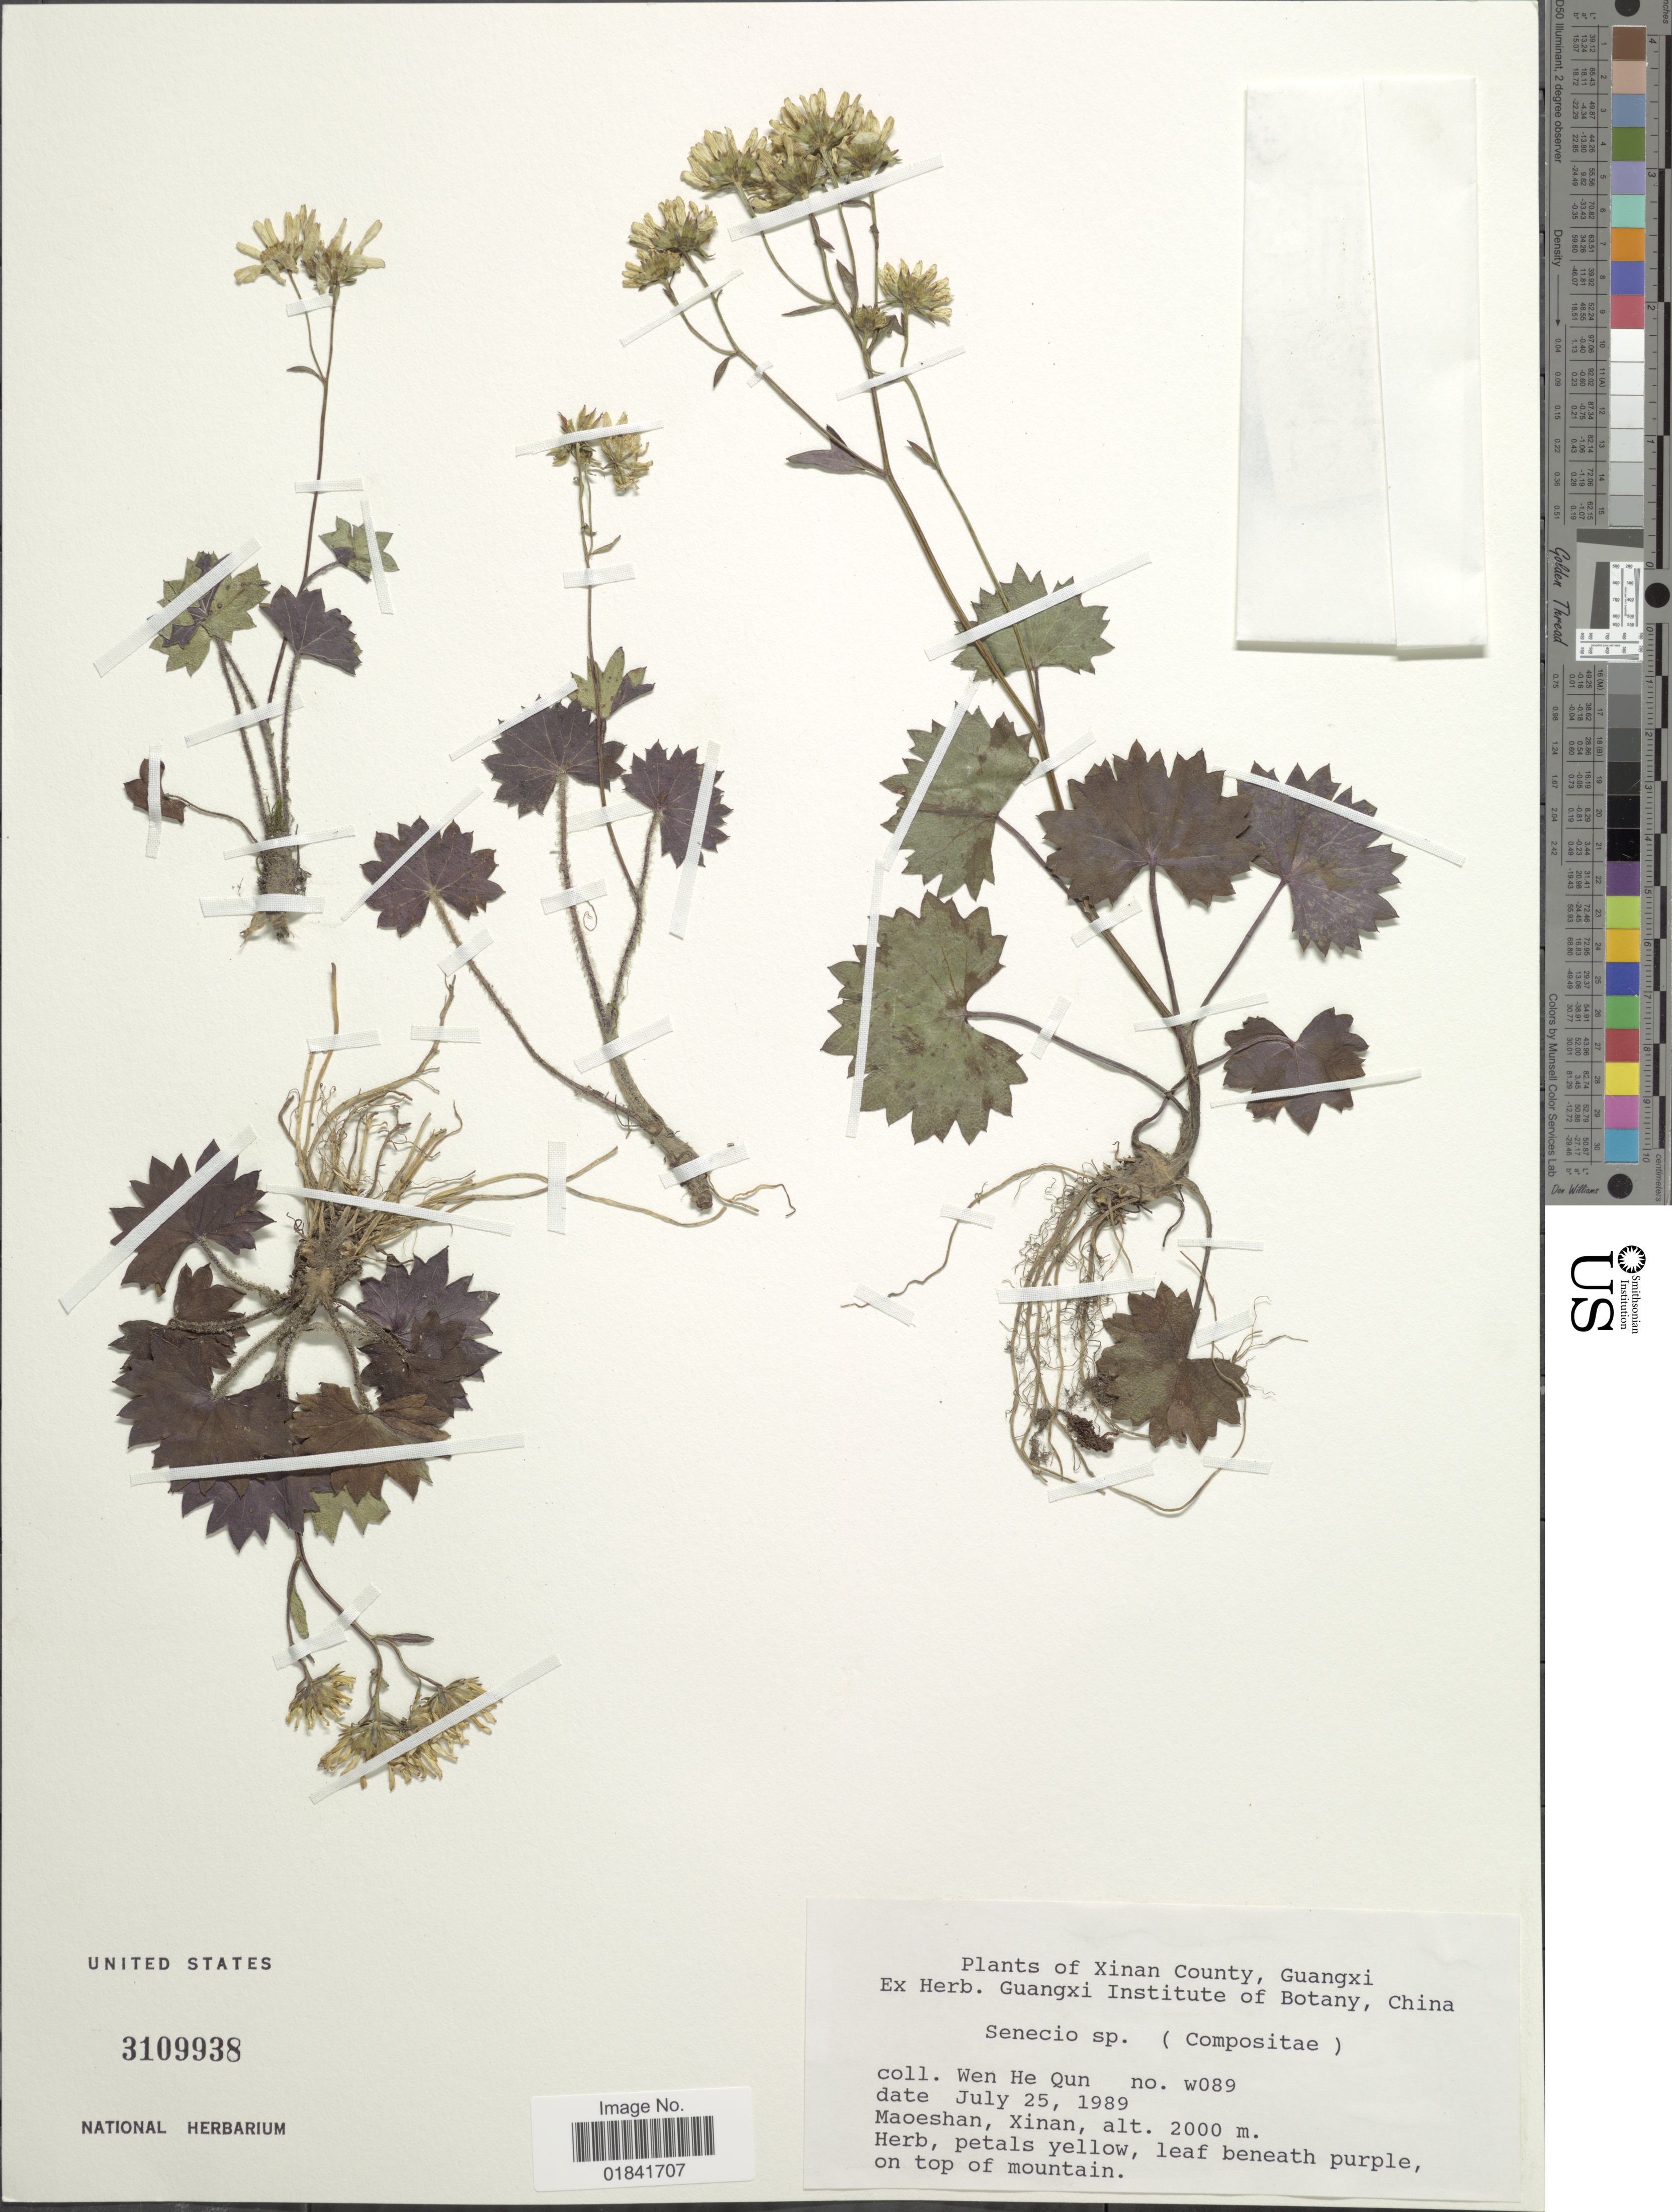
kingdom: Plantae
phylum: Tracheophyta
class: Magnoliopsida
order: Asterales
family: Asteraceae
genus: Senecio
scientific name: Senecio sp.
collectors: H. Wen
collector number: W089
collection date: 1989-07-25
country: China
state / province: Guangxi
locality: Xinan County, Maoeshan, Xinan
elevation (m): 2000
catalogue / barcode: US 3109938